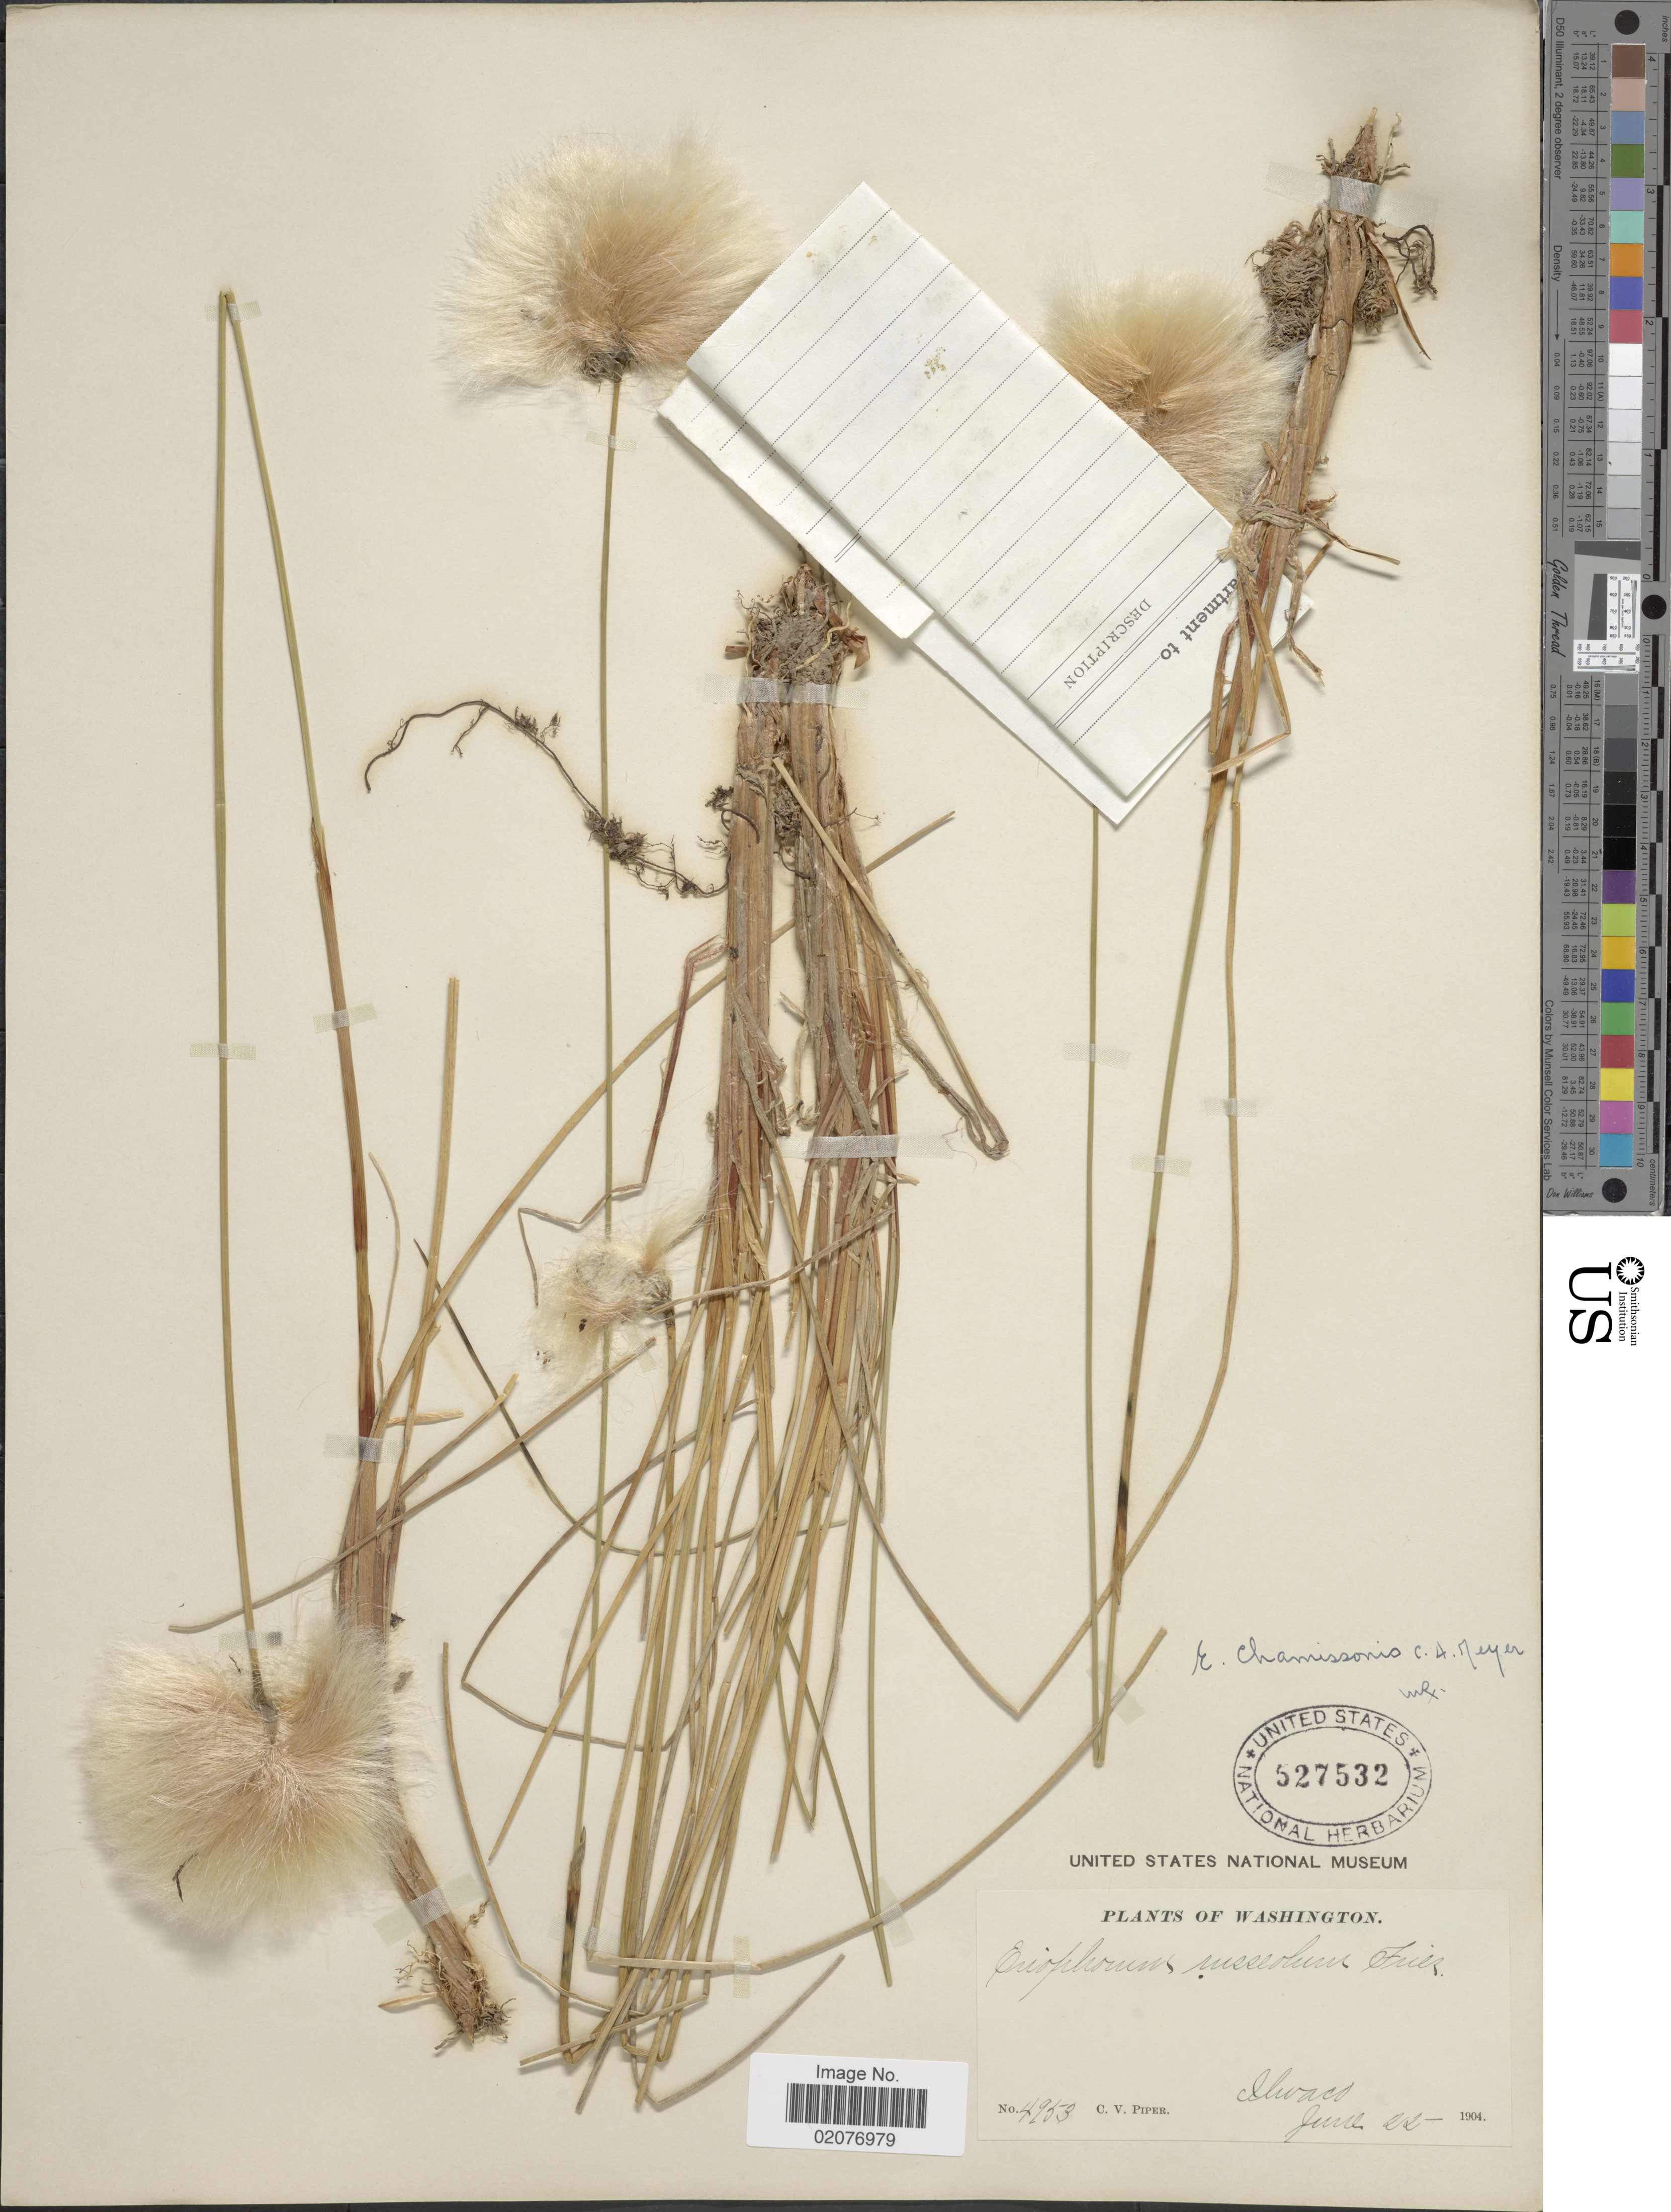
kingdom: Plantae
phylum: Tracheophyta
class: Liliopsida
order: Poales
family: Cyperaceae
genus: Eriophorum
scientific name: Eriophorum chamissonis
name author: C.A. Mey.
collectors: C. V. Piper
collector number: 4953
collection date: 1904-06-20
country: United States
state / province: Washington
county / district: Pacific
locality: Ilwaco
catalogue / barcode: US 527532